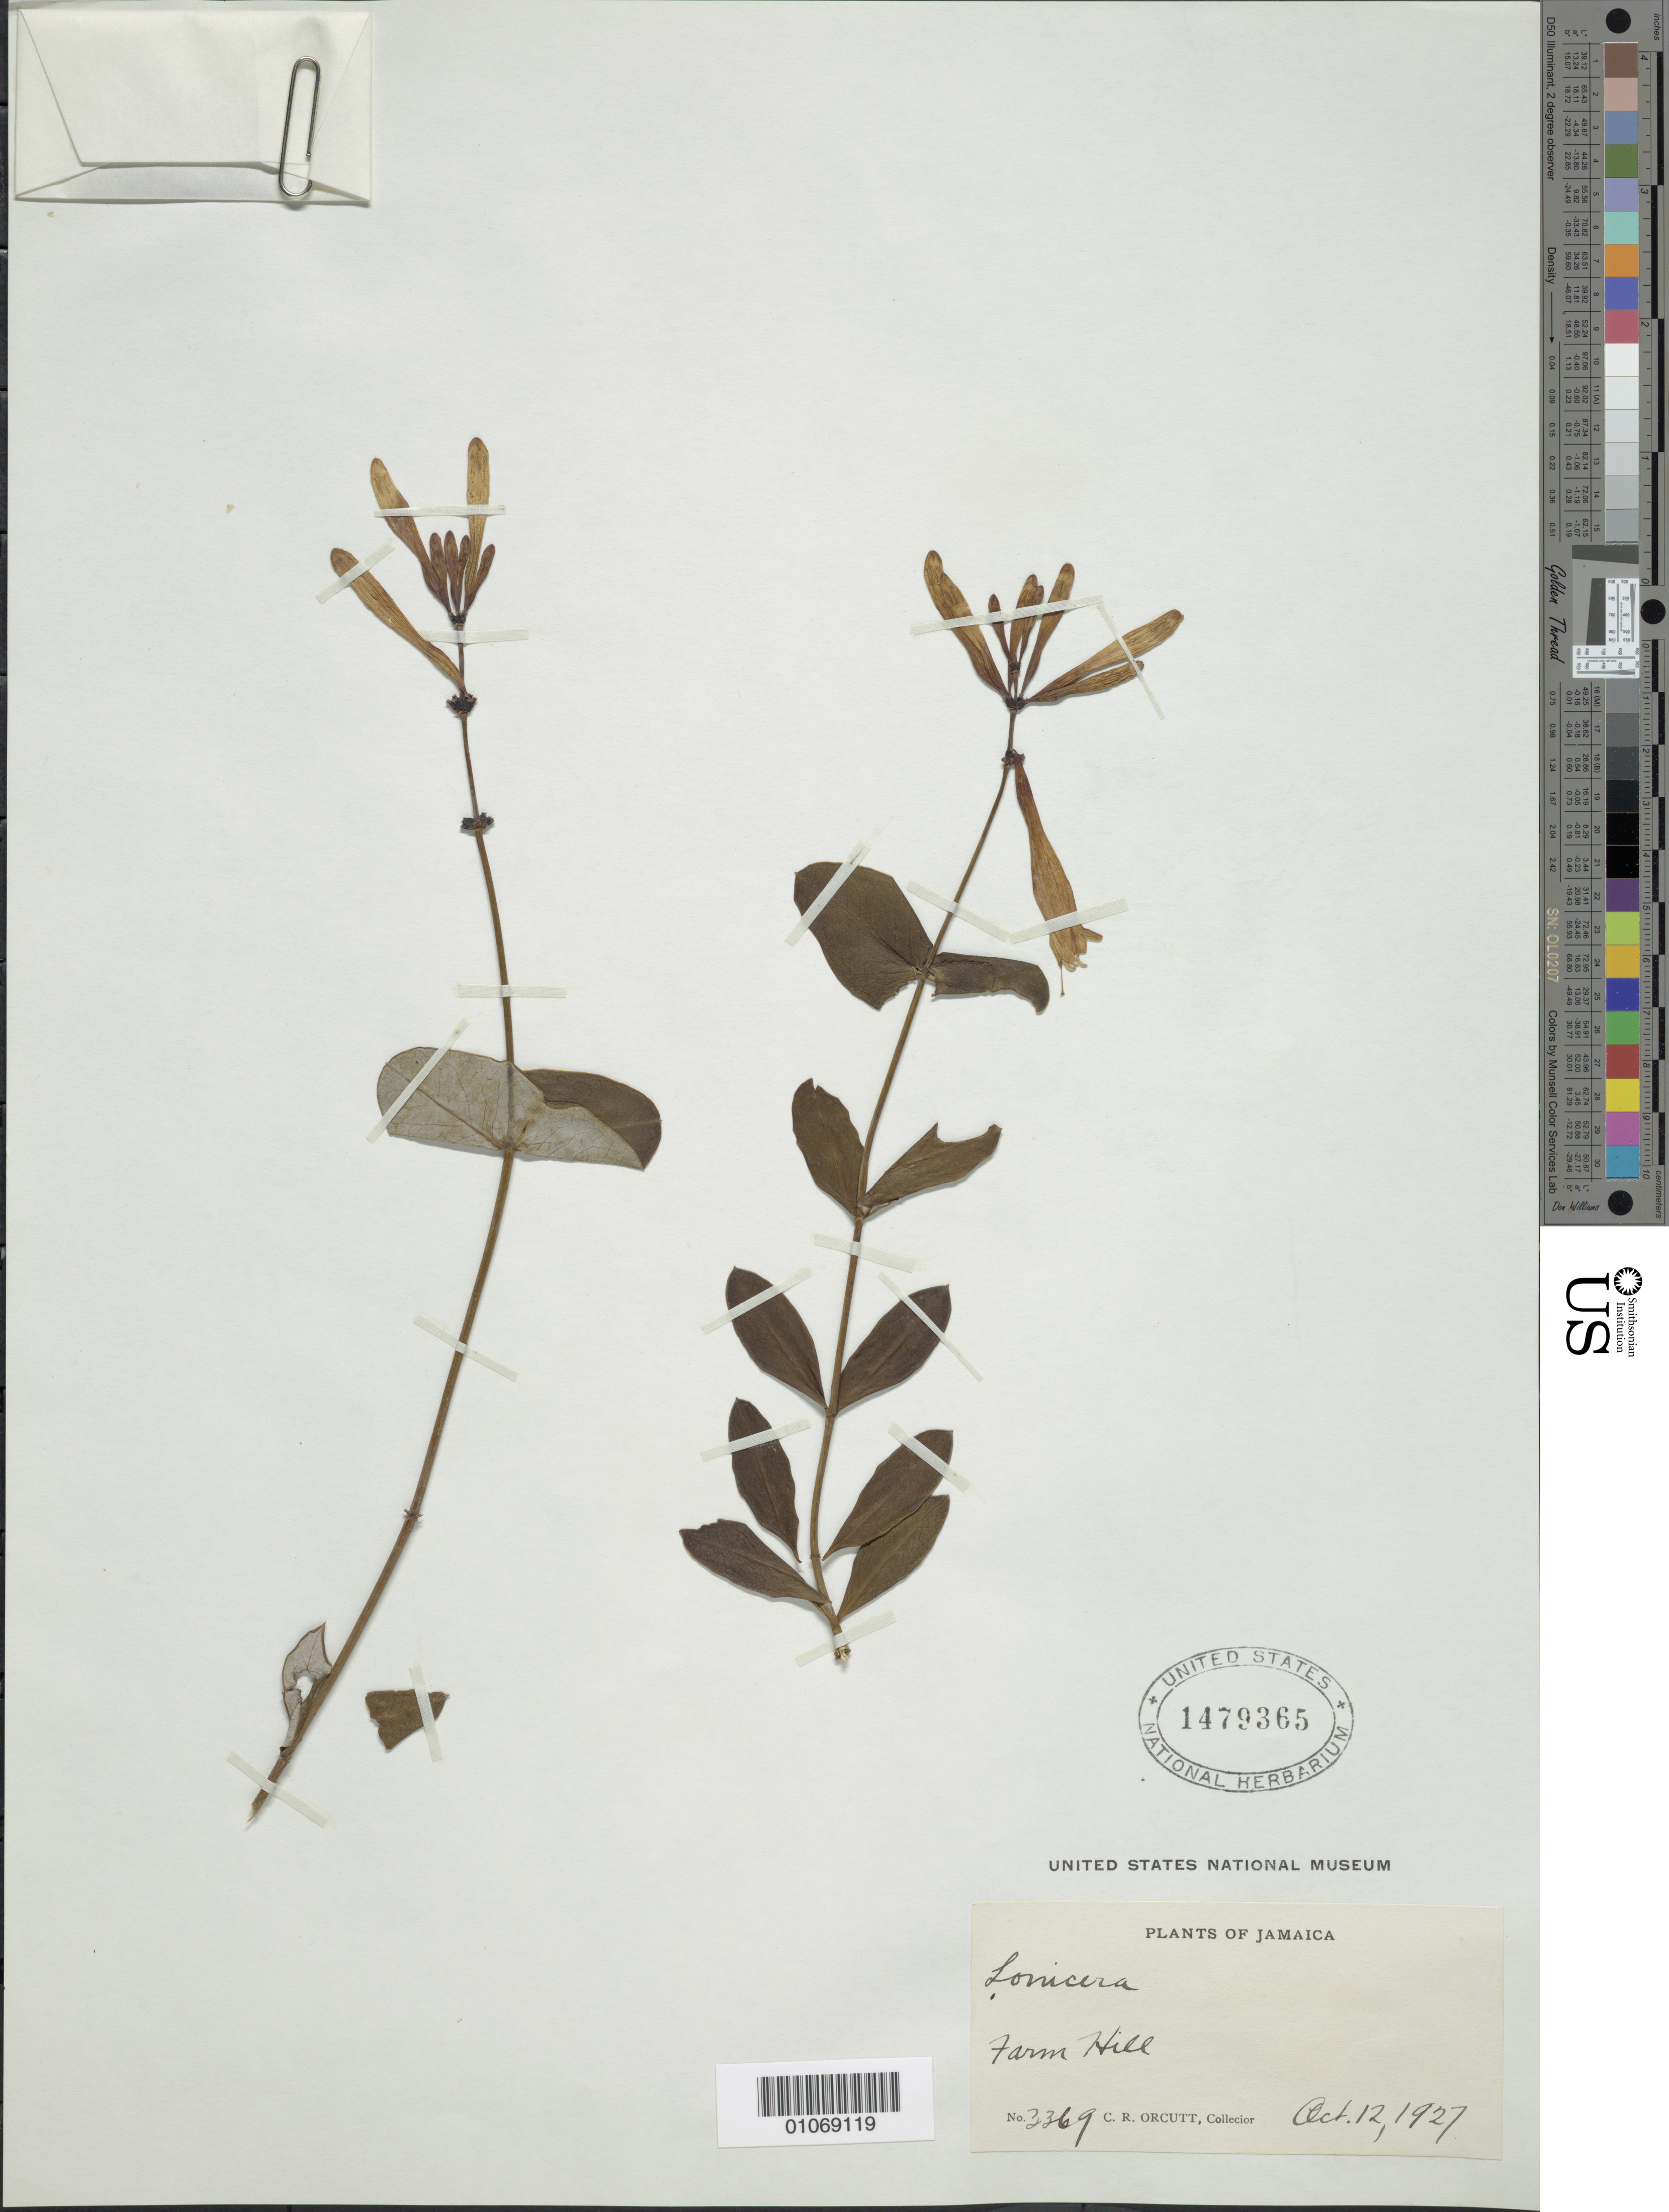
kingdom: Plantae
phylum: Tracheophyta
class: Magnoliopsida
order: Dipsacales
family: Caprifoliaceae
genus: Lonicera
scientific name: Lonicera sp.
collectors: C. R. Orcutt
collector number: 3369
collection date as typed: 12 Oct 1927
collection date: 1927-10-12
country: Jamaica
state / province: Saint Thomas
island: Jamaica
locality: Farm Hill.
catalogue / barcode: US 1479365